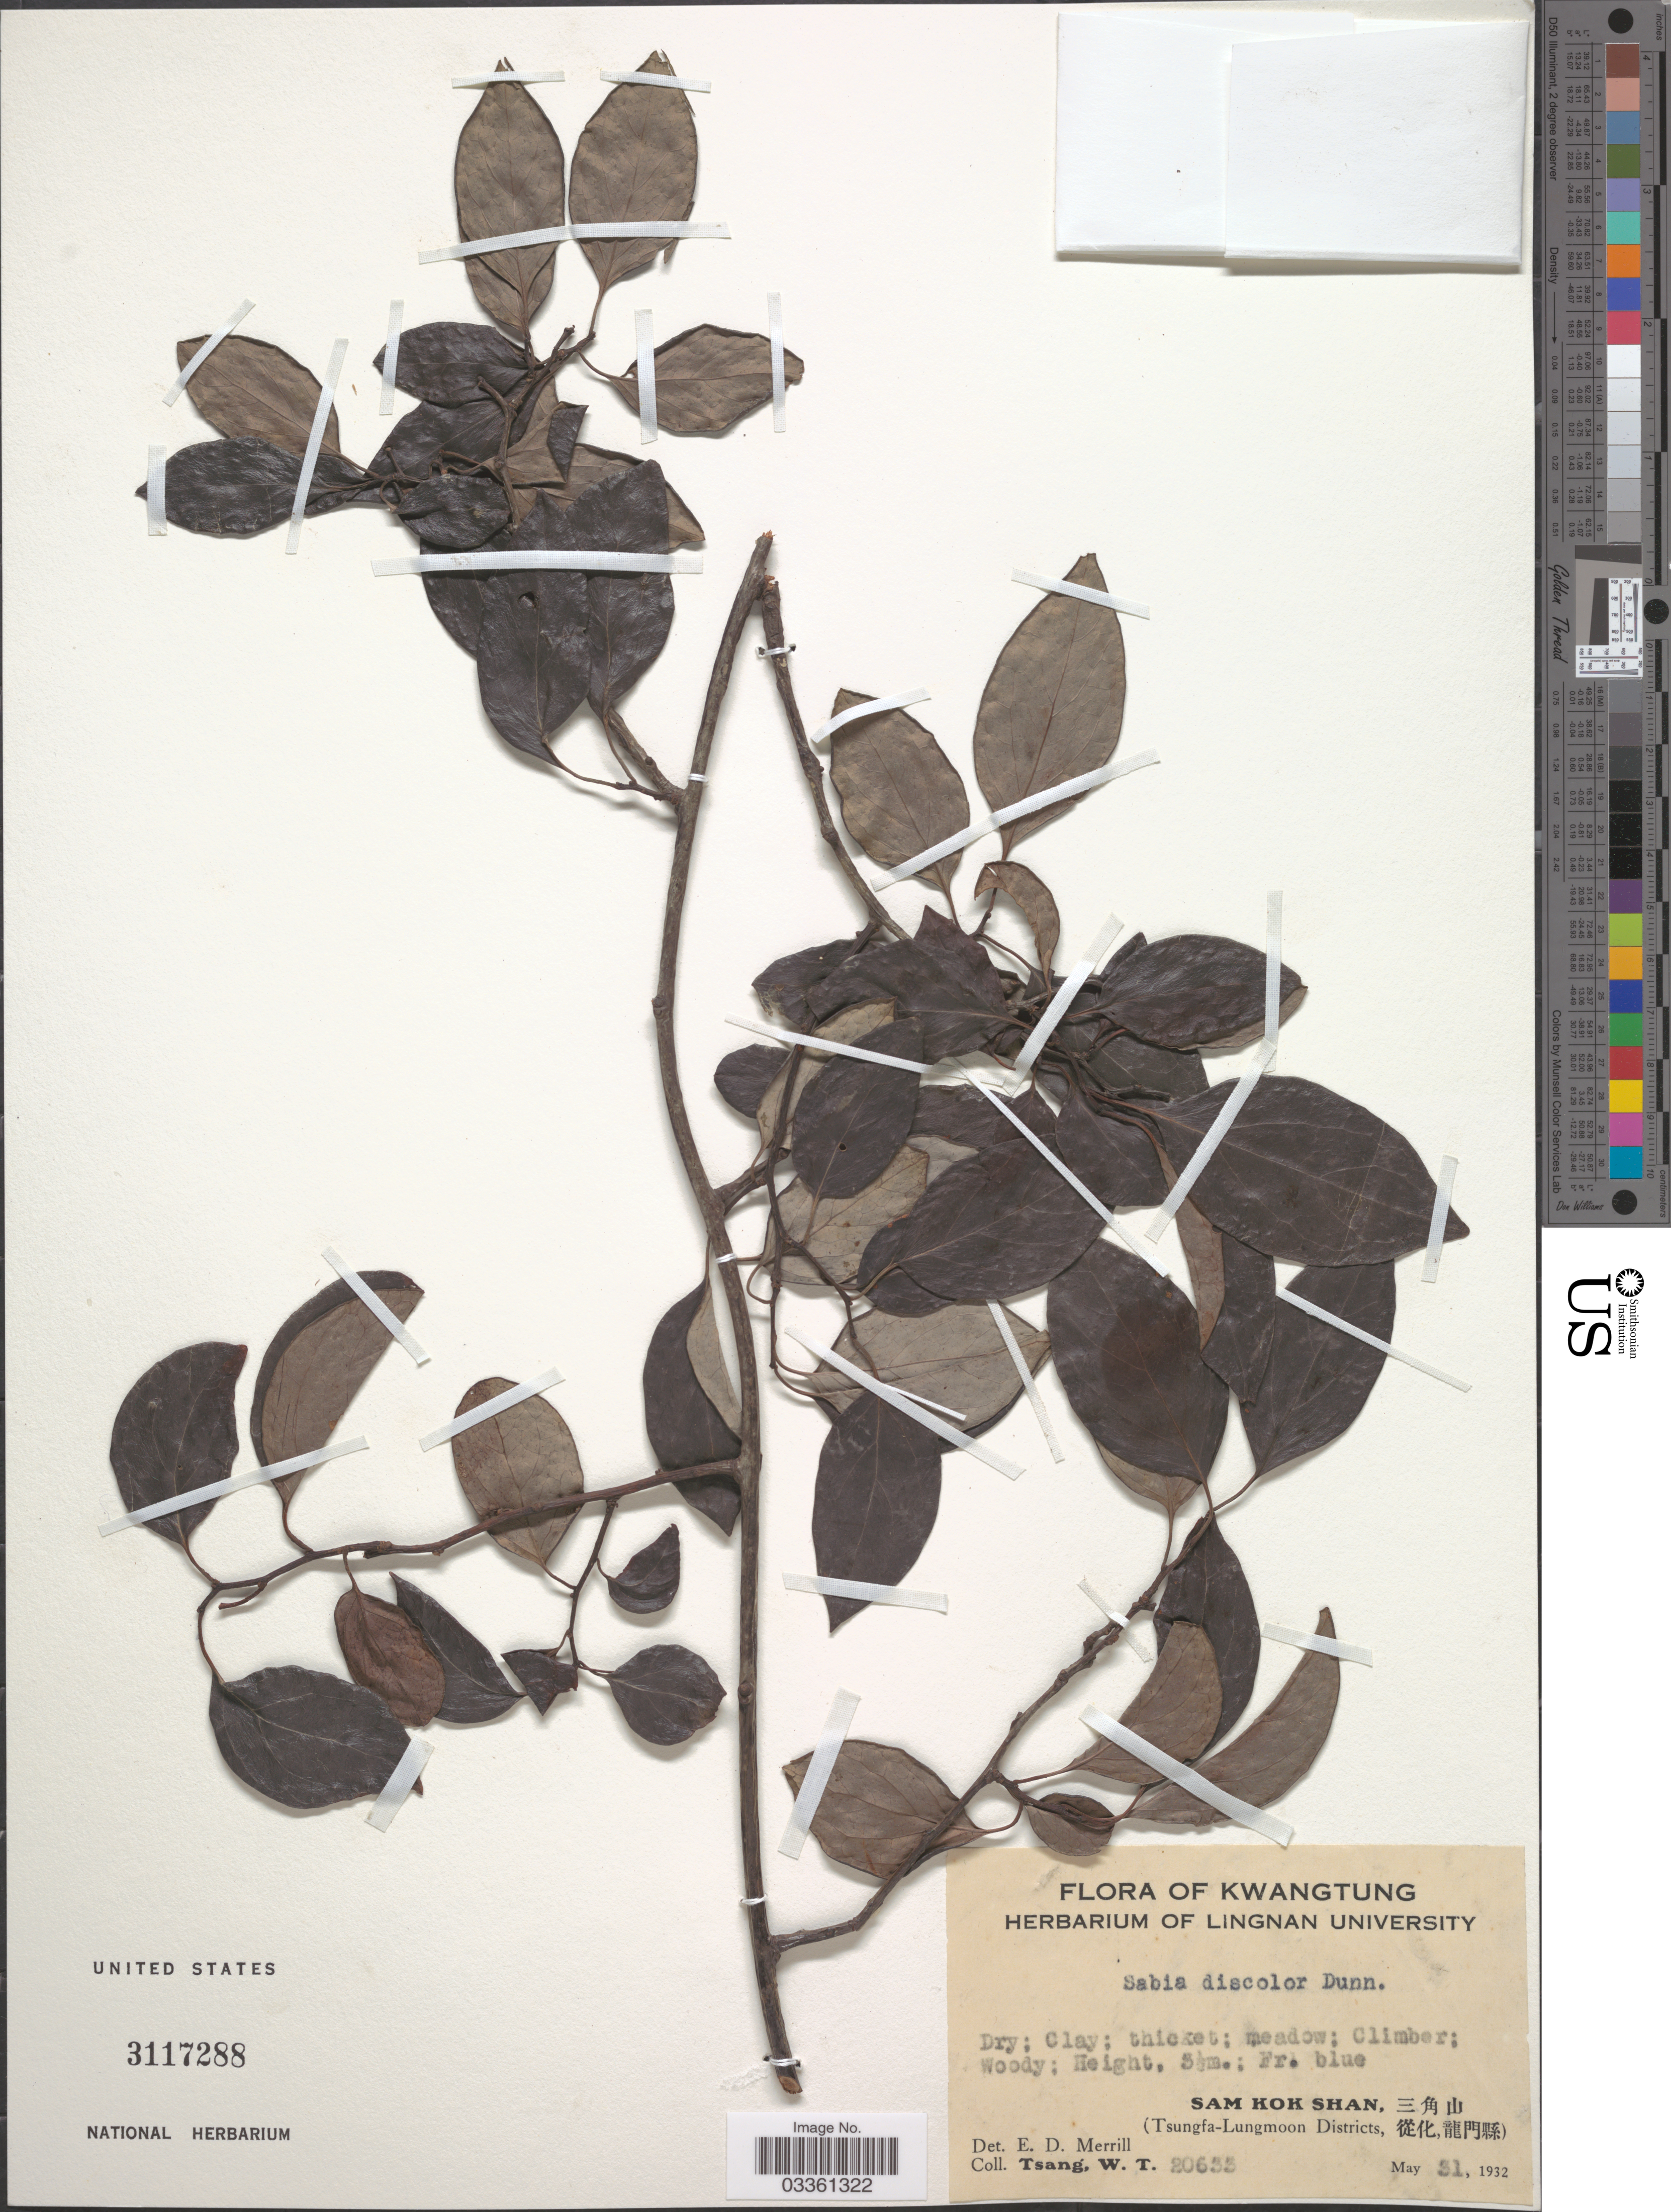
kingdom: Plantae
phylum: Tracheophyta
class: Magnoliopsida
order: Proteales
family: Sabiaceae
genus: Sabia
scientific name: Sabia discolor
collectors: W. T. Tsang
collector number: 20633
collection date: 1932-05-31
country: China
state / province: Guangdong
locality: Kwatung.Sam Kok Shan (Tsungfa-Lungmoon Districts,)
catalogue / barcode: US 3117288